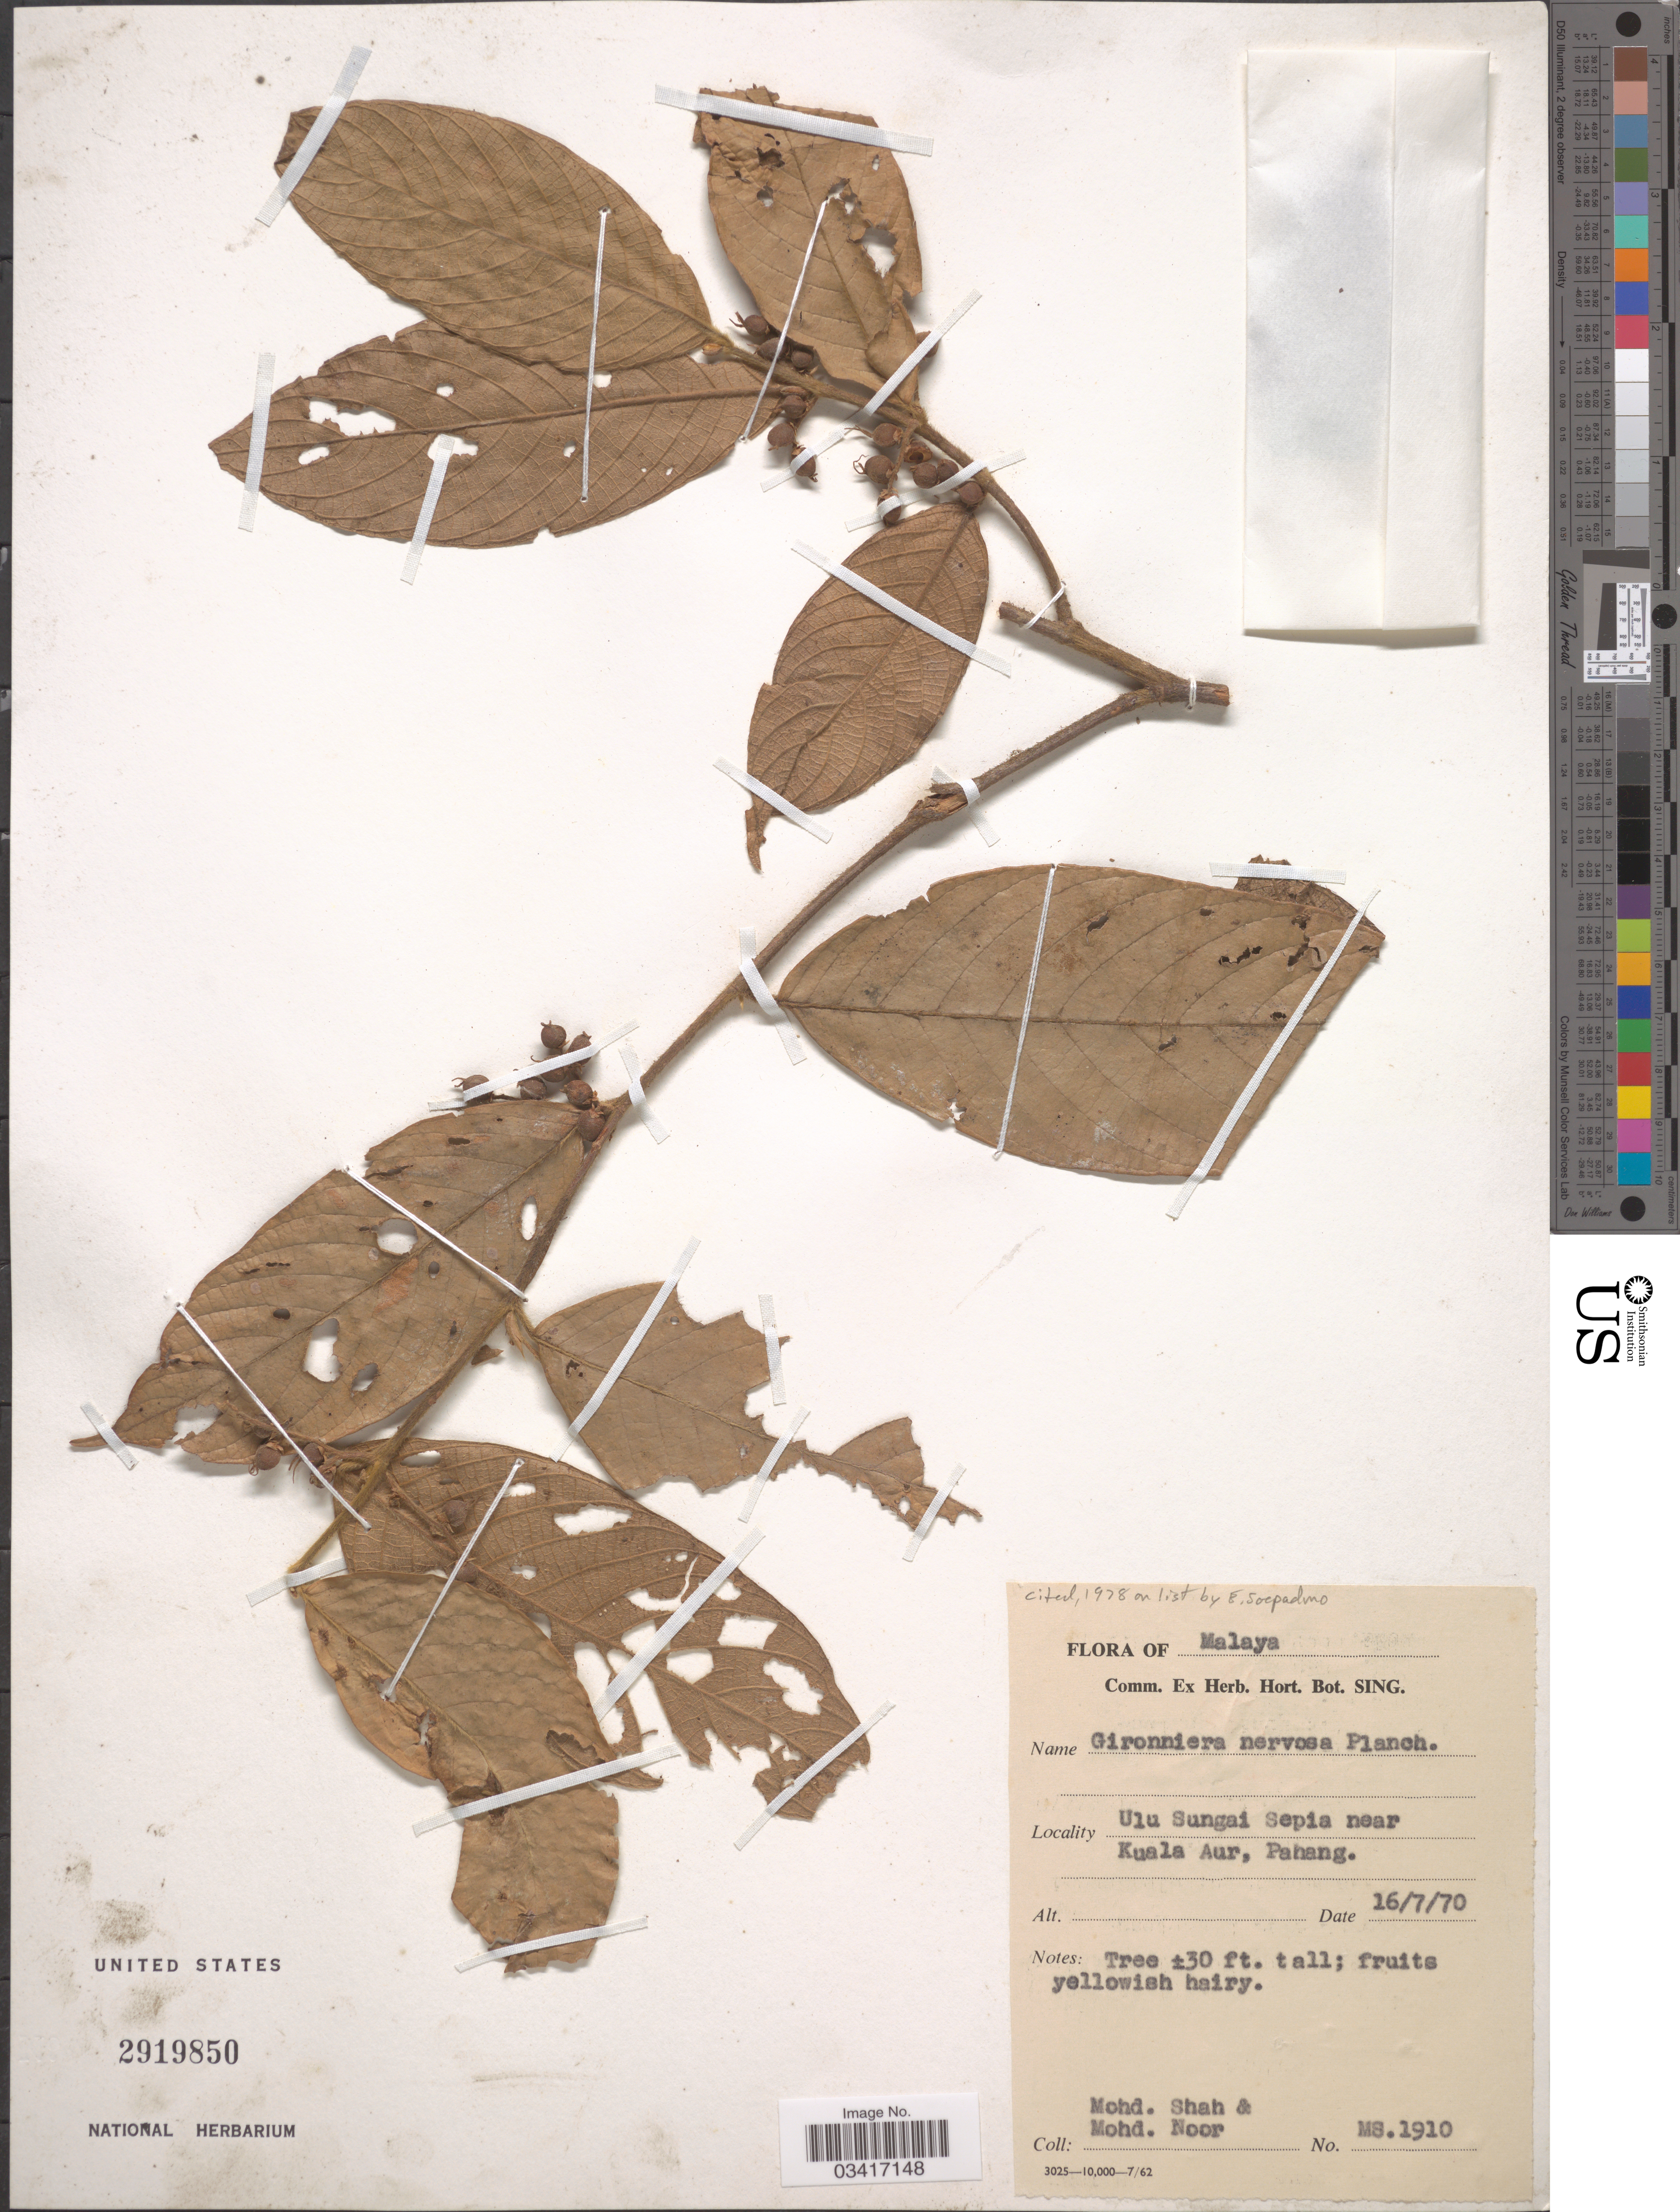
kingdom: Plantae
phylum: Tracheophyta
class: Magnoliopsida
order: Rosales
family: Cannabaceae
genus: Gironniera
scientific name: Gironniera nervosa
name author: Planch.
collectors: M. Shah & M. Noor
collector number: MS1910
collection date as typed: Transcribed d/m/y: 16/7/70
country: Malaysia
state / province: Pahang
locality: Malaya. Ulu Sungai Sepia near Kuala Aur.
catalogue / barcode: US 2919850